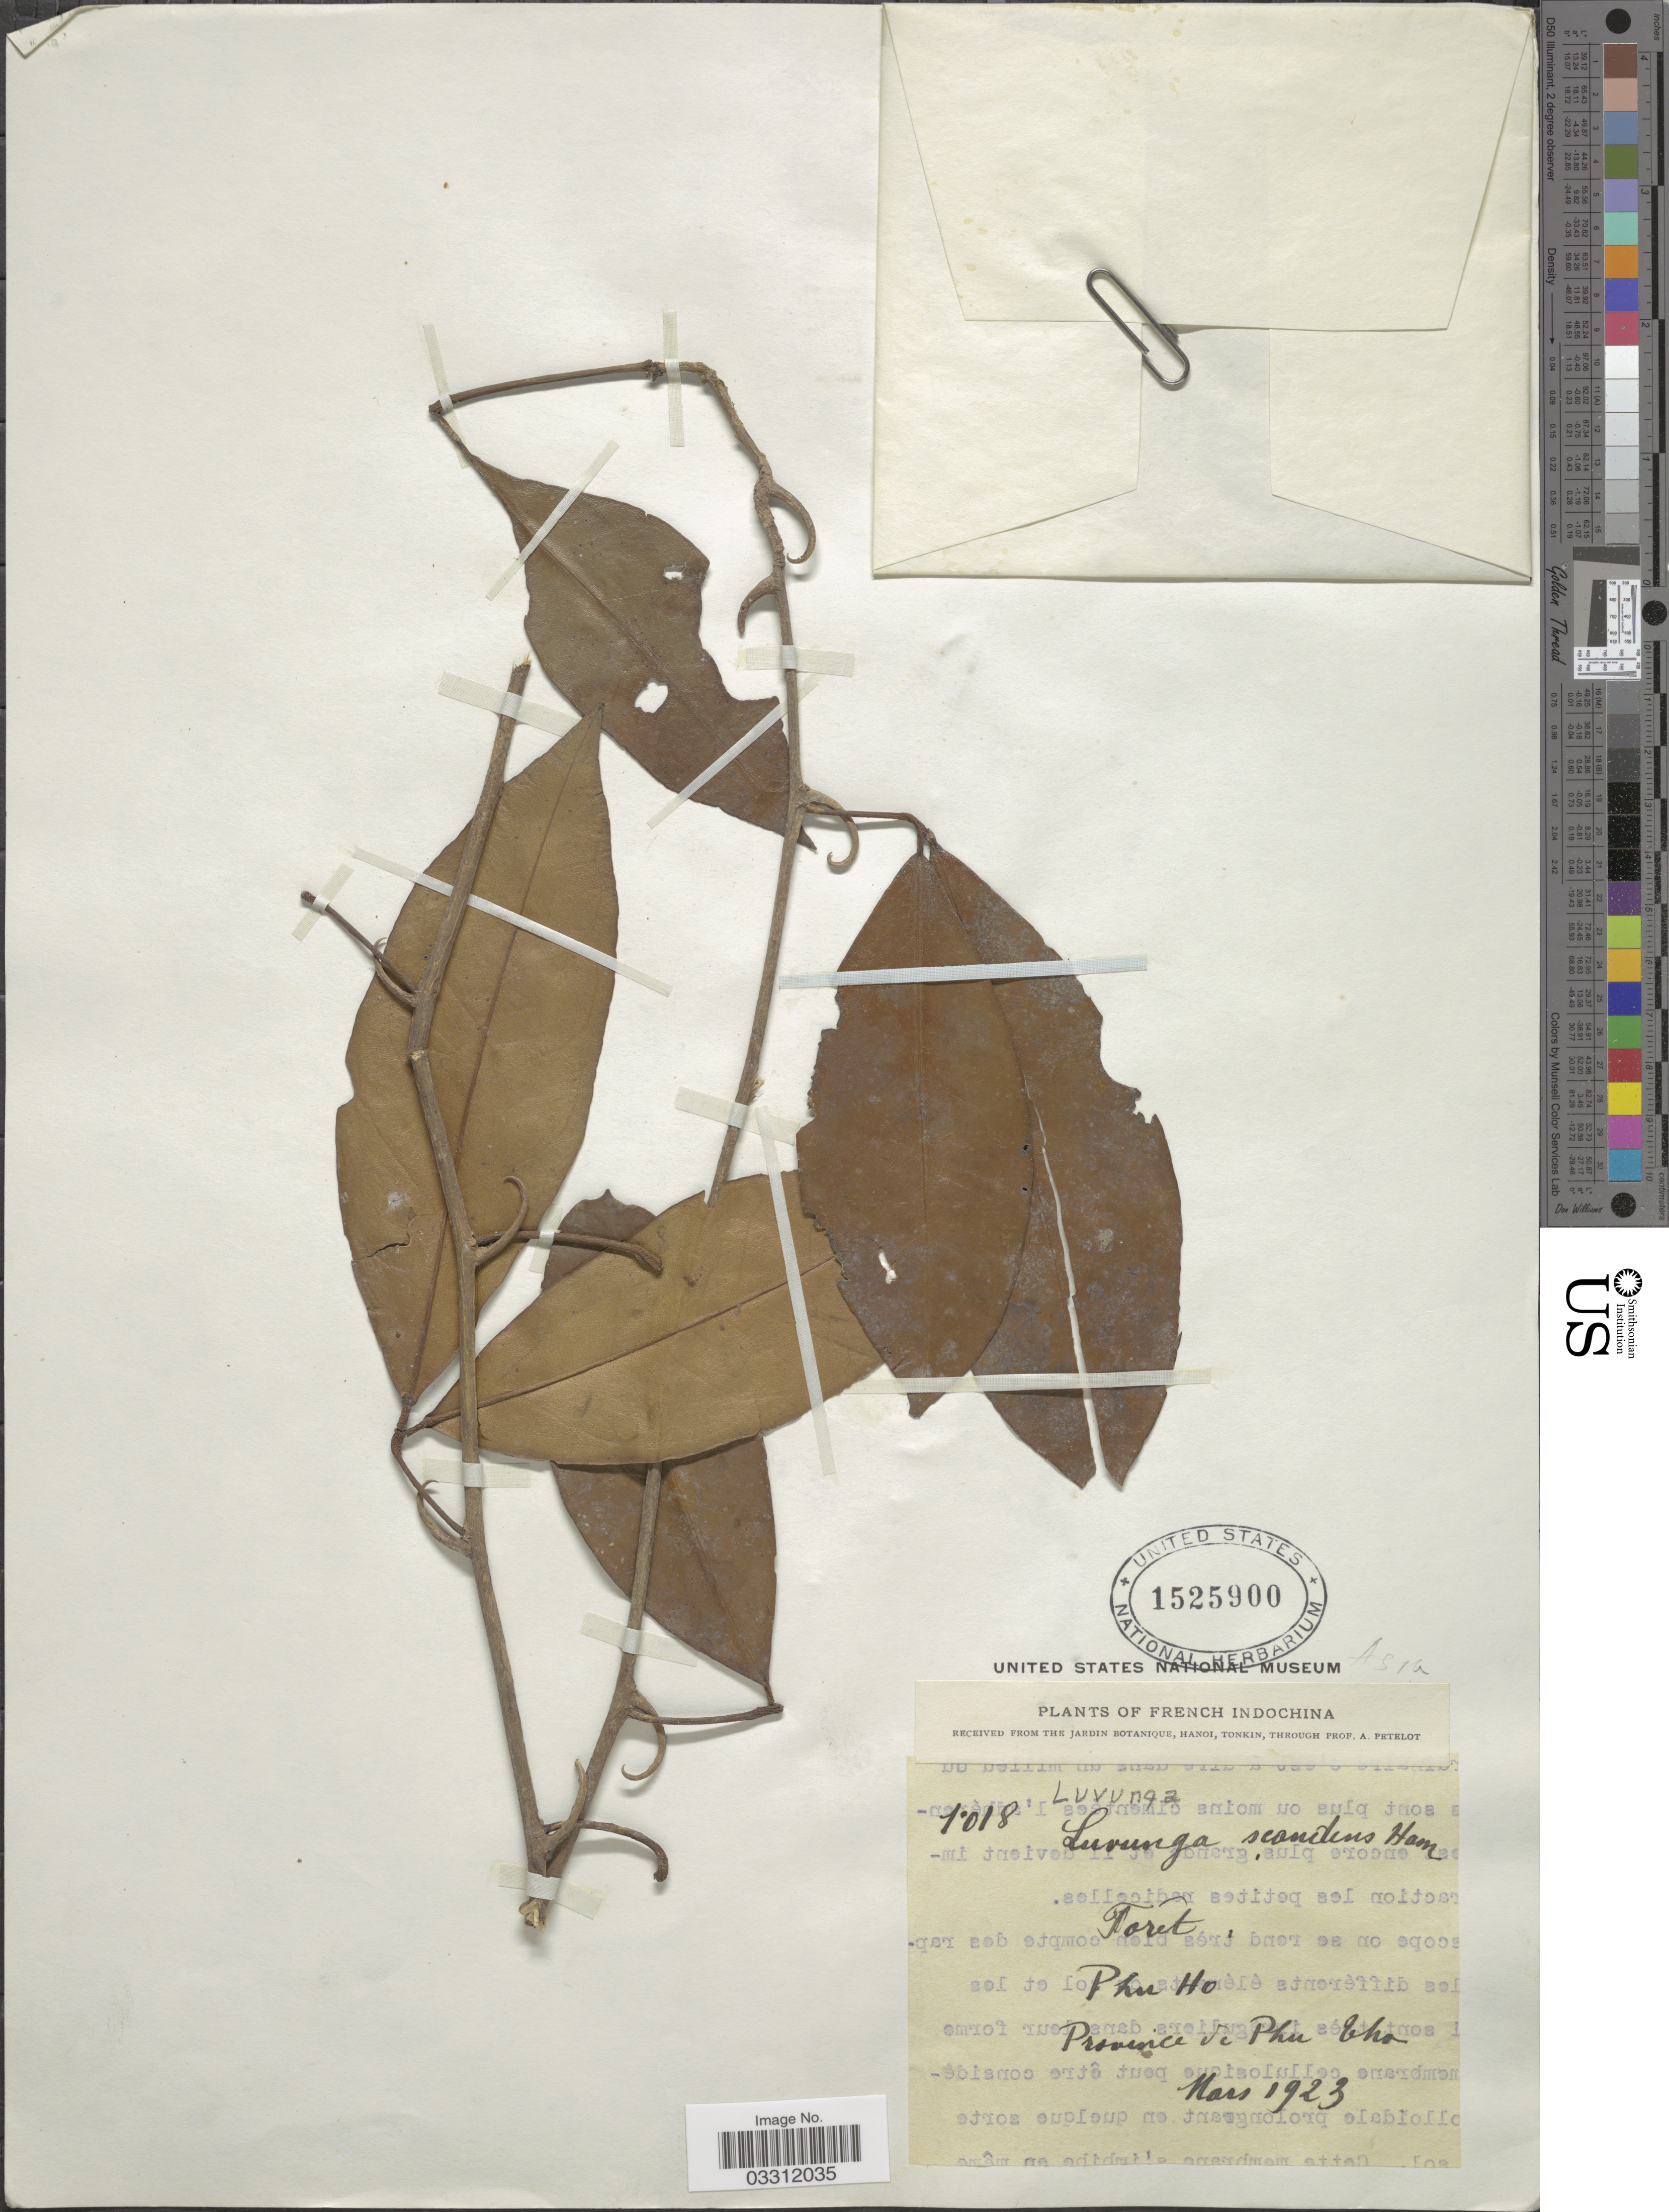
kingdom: Plantae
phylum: Tracheophyta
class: Magnoliopsida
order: Sapindales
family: Rutaceae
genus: Luvunga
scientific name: Luvunga scandens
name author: (Roxb.) Buch.-Ham. ex Wight & Arn.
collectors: A. Petelot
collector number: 1018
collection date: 1923-03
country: Vietnam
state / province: Phu Tho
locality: French Indochina, Phu Ho, Province de Phu Tho.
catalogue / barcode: US 1525900